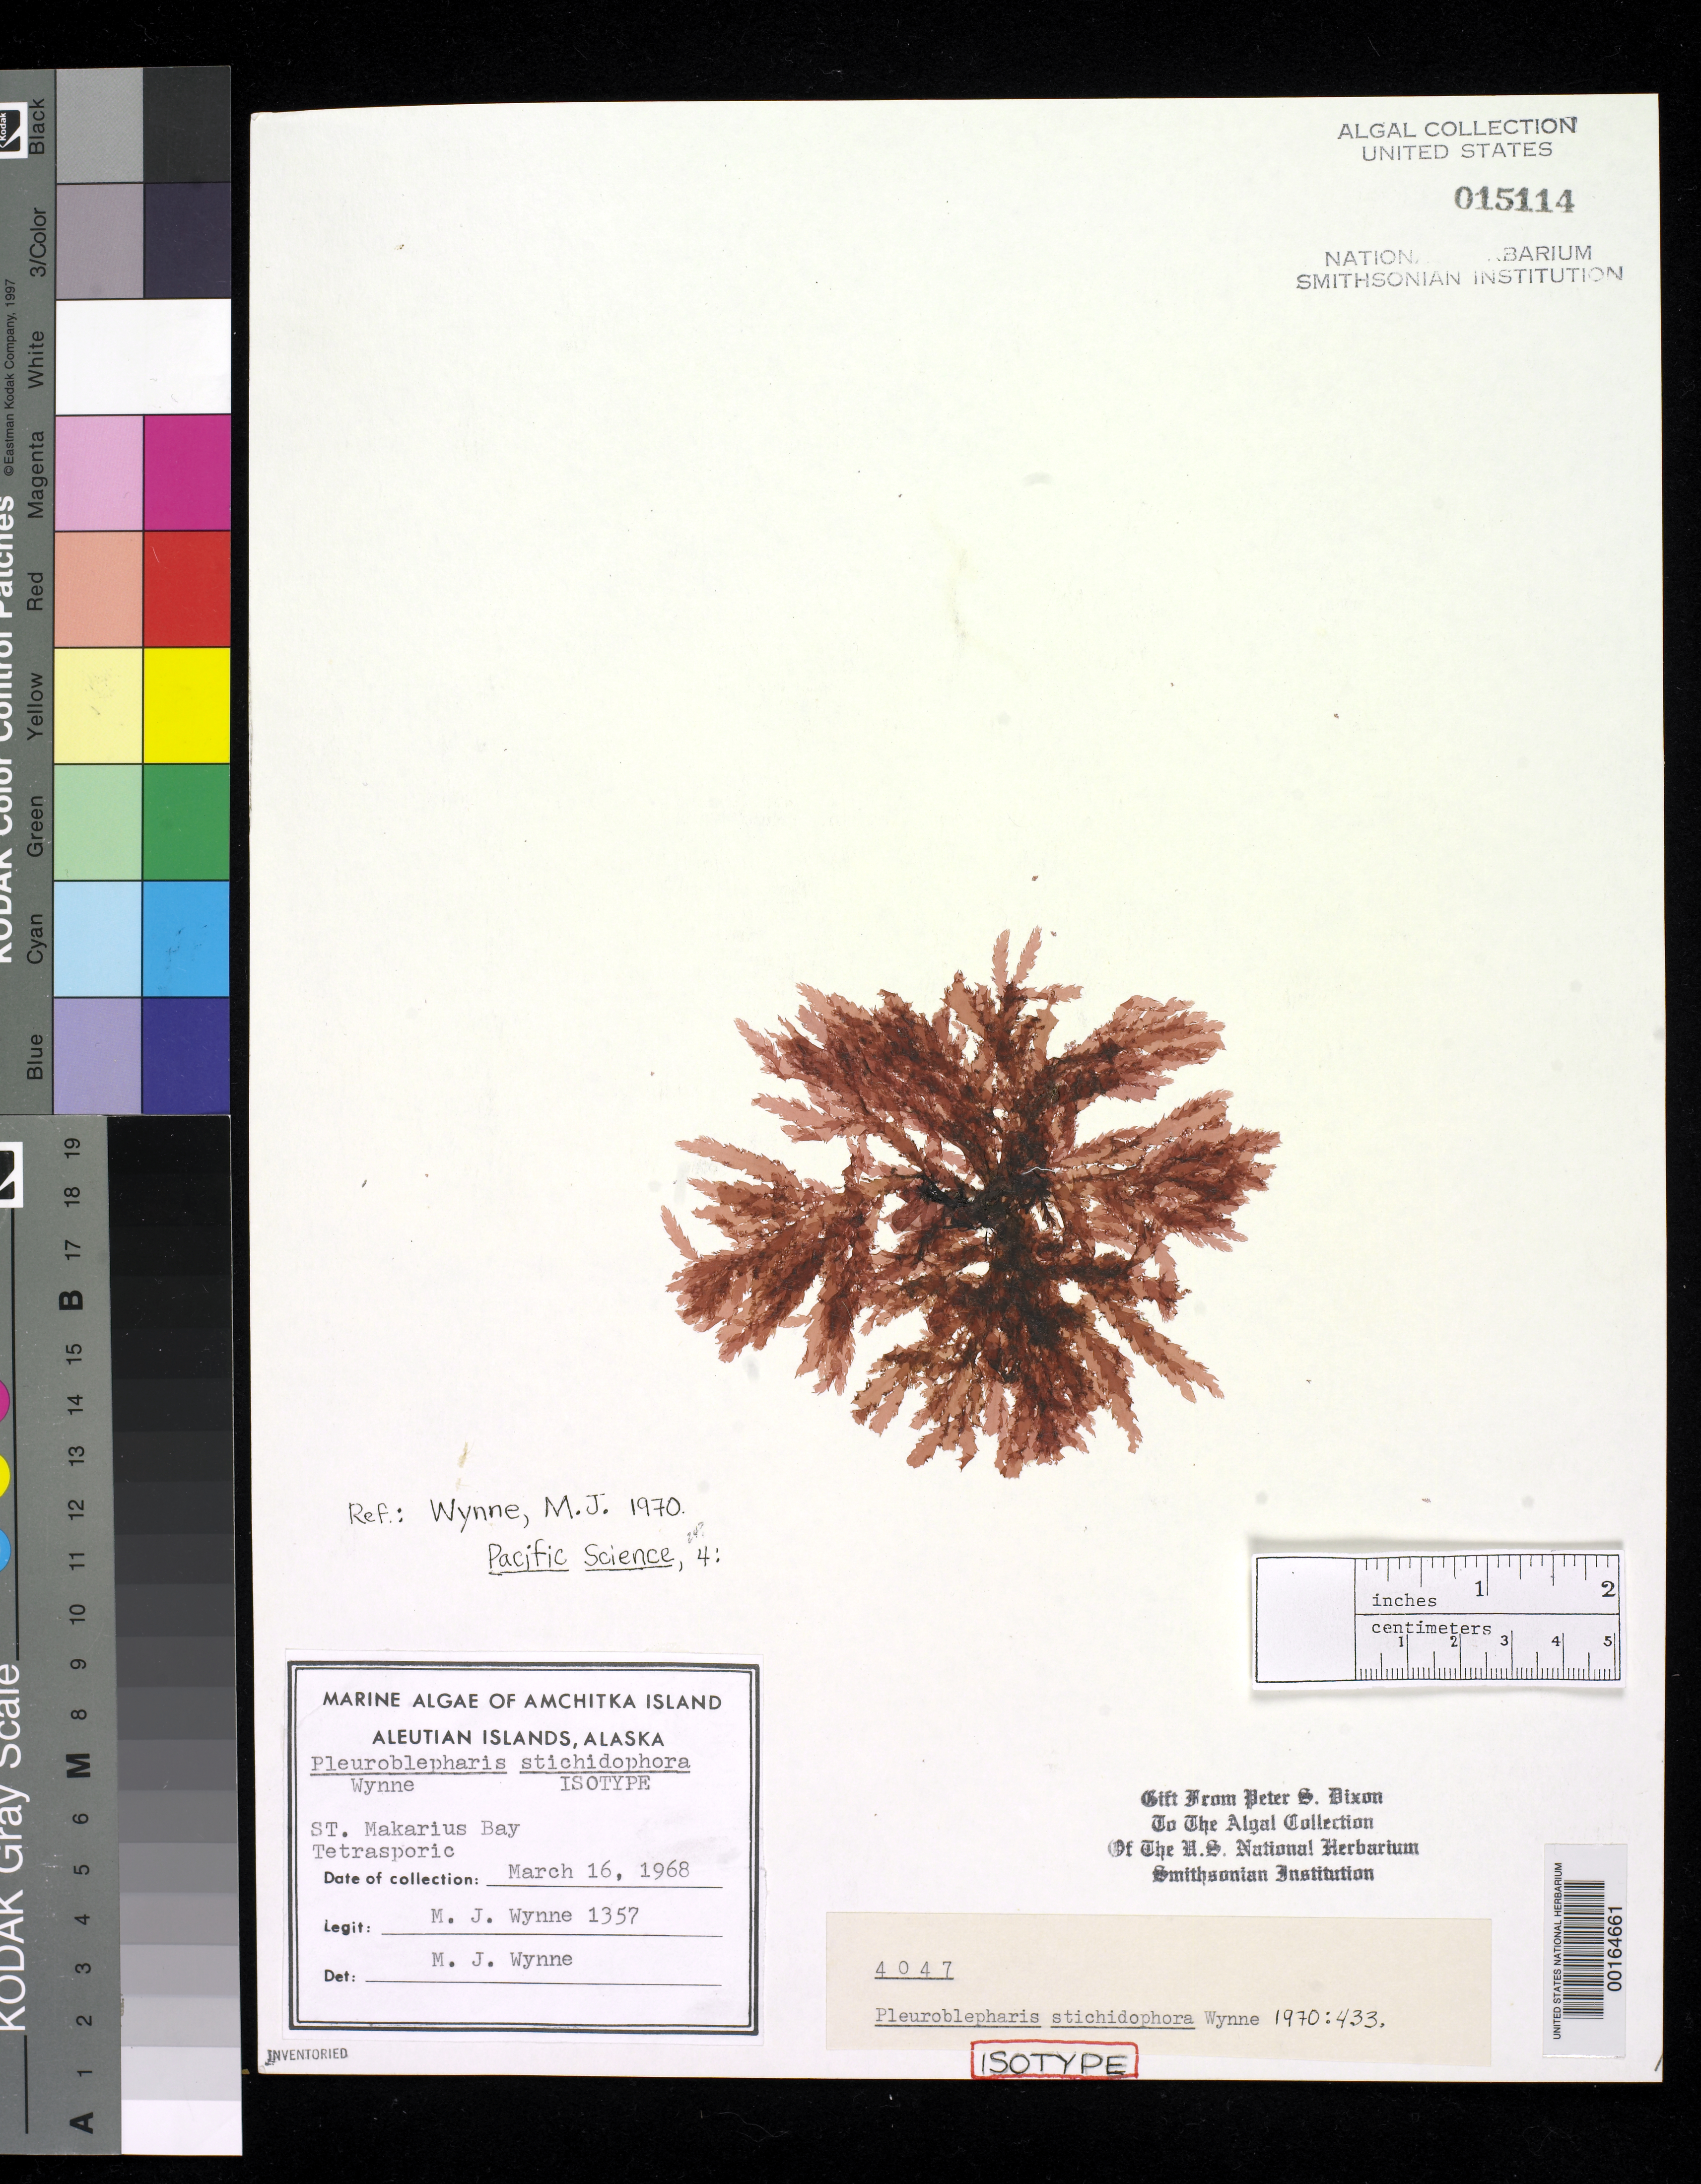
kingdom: Plantae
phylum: Rhodophyta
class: Florideophyceae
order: Bonnemaisoniales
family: Bonnemaisoniaceae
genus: Pleuroblepharis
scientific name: Pleuroblepharis stichidophora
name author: M.J. Wynne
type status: Isotype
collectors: M.J. Wynne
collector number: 1357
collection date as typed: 16 Mar 1968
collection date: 1968-03-16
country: United States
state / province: Alaska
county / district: Aleutian Islands Division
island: Amchitka Island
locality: St. Makarius Bay.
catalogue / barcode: US 15114